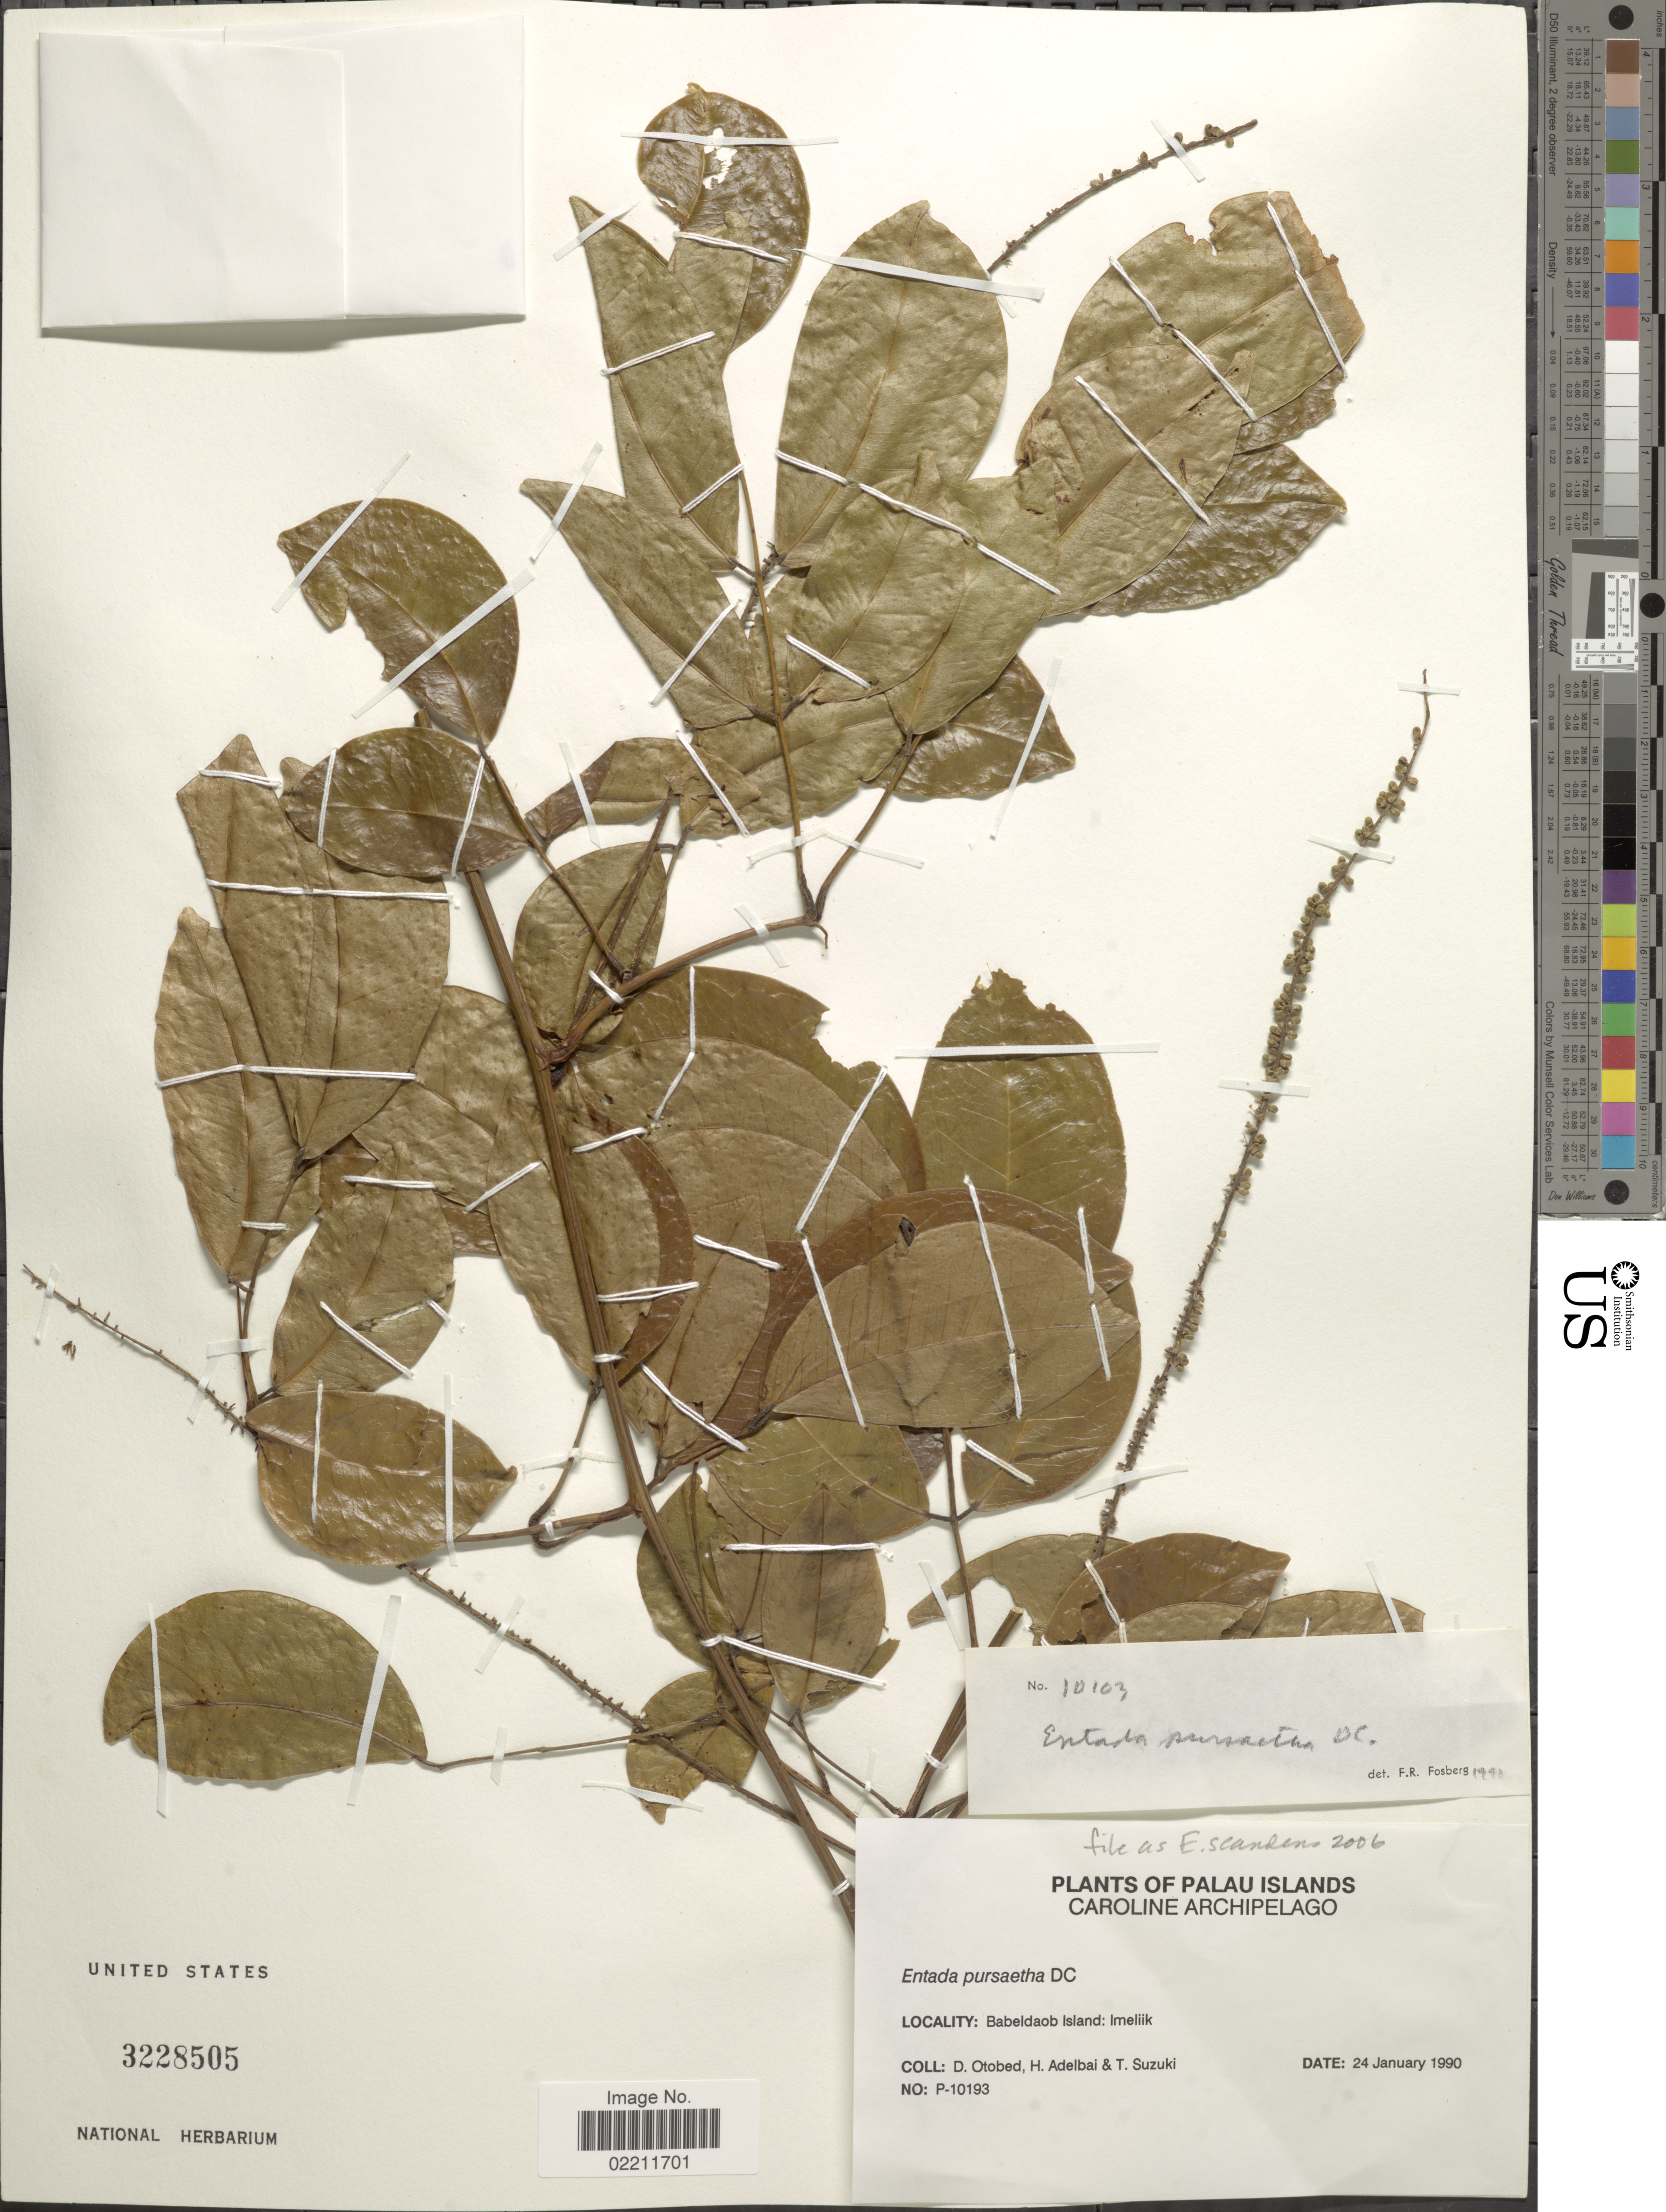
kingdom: Plantae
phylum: Tracheophyta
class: Magnoliopsida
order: Fabales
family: Fabaceae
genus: Entada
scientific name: Entada phaseoloides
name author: (L.) Merr.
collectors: D. O. Otobed, H. Adelbai & T. Suzuki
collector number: P-10193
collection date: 1990-01-24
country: Palau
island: Babeldaob [Babelthuap]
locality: Palau Islands, Caroline Archipelago Babeldaob Island: Imeliik.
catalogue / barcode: US 3228505